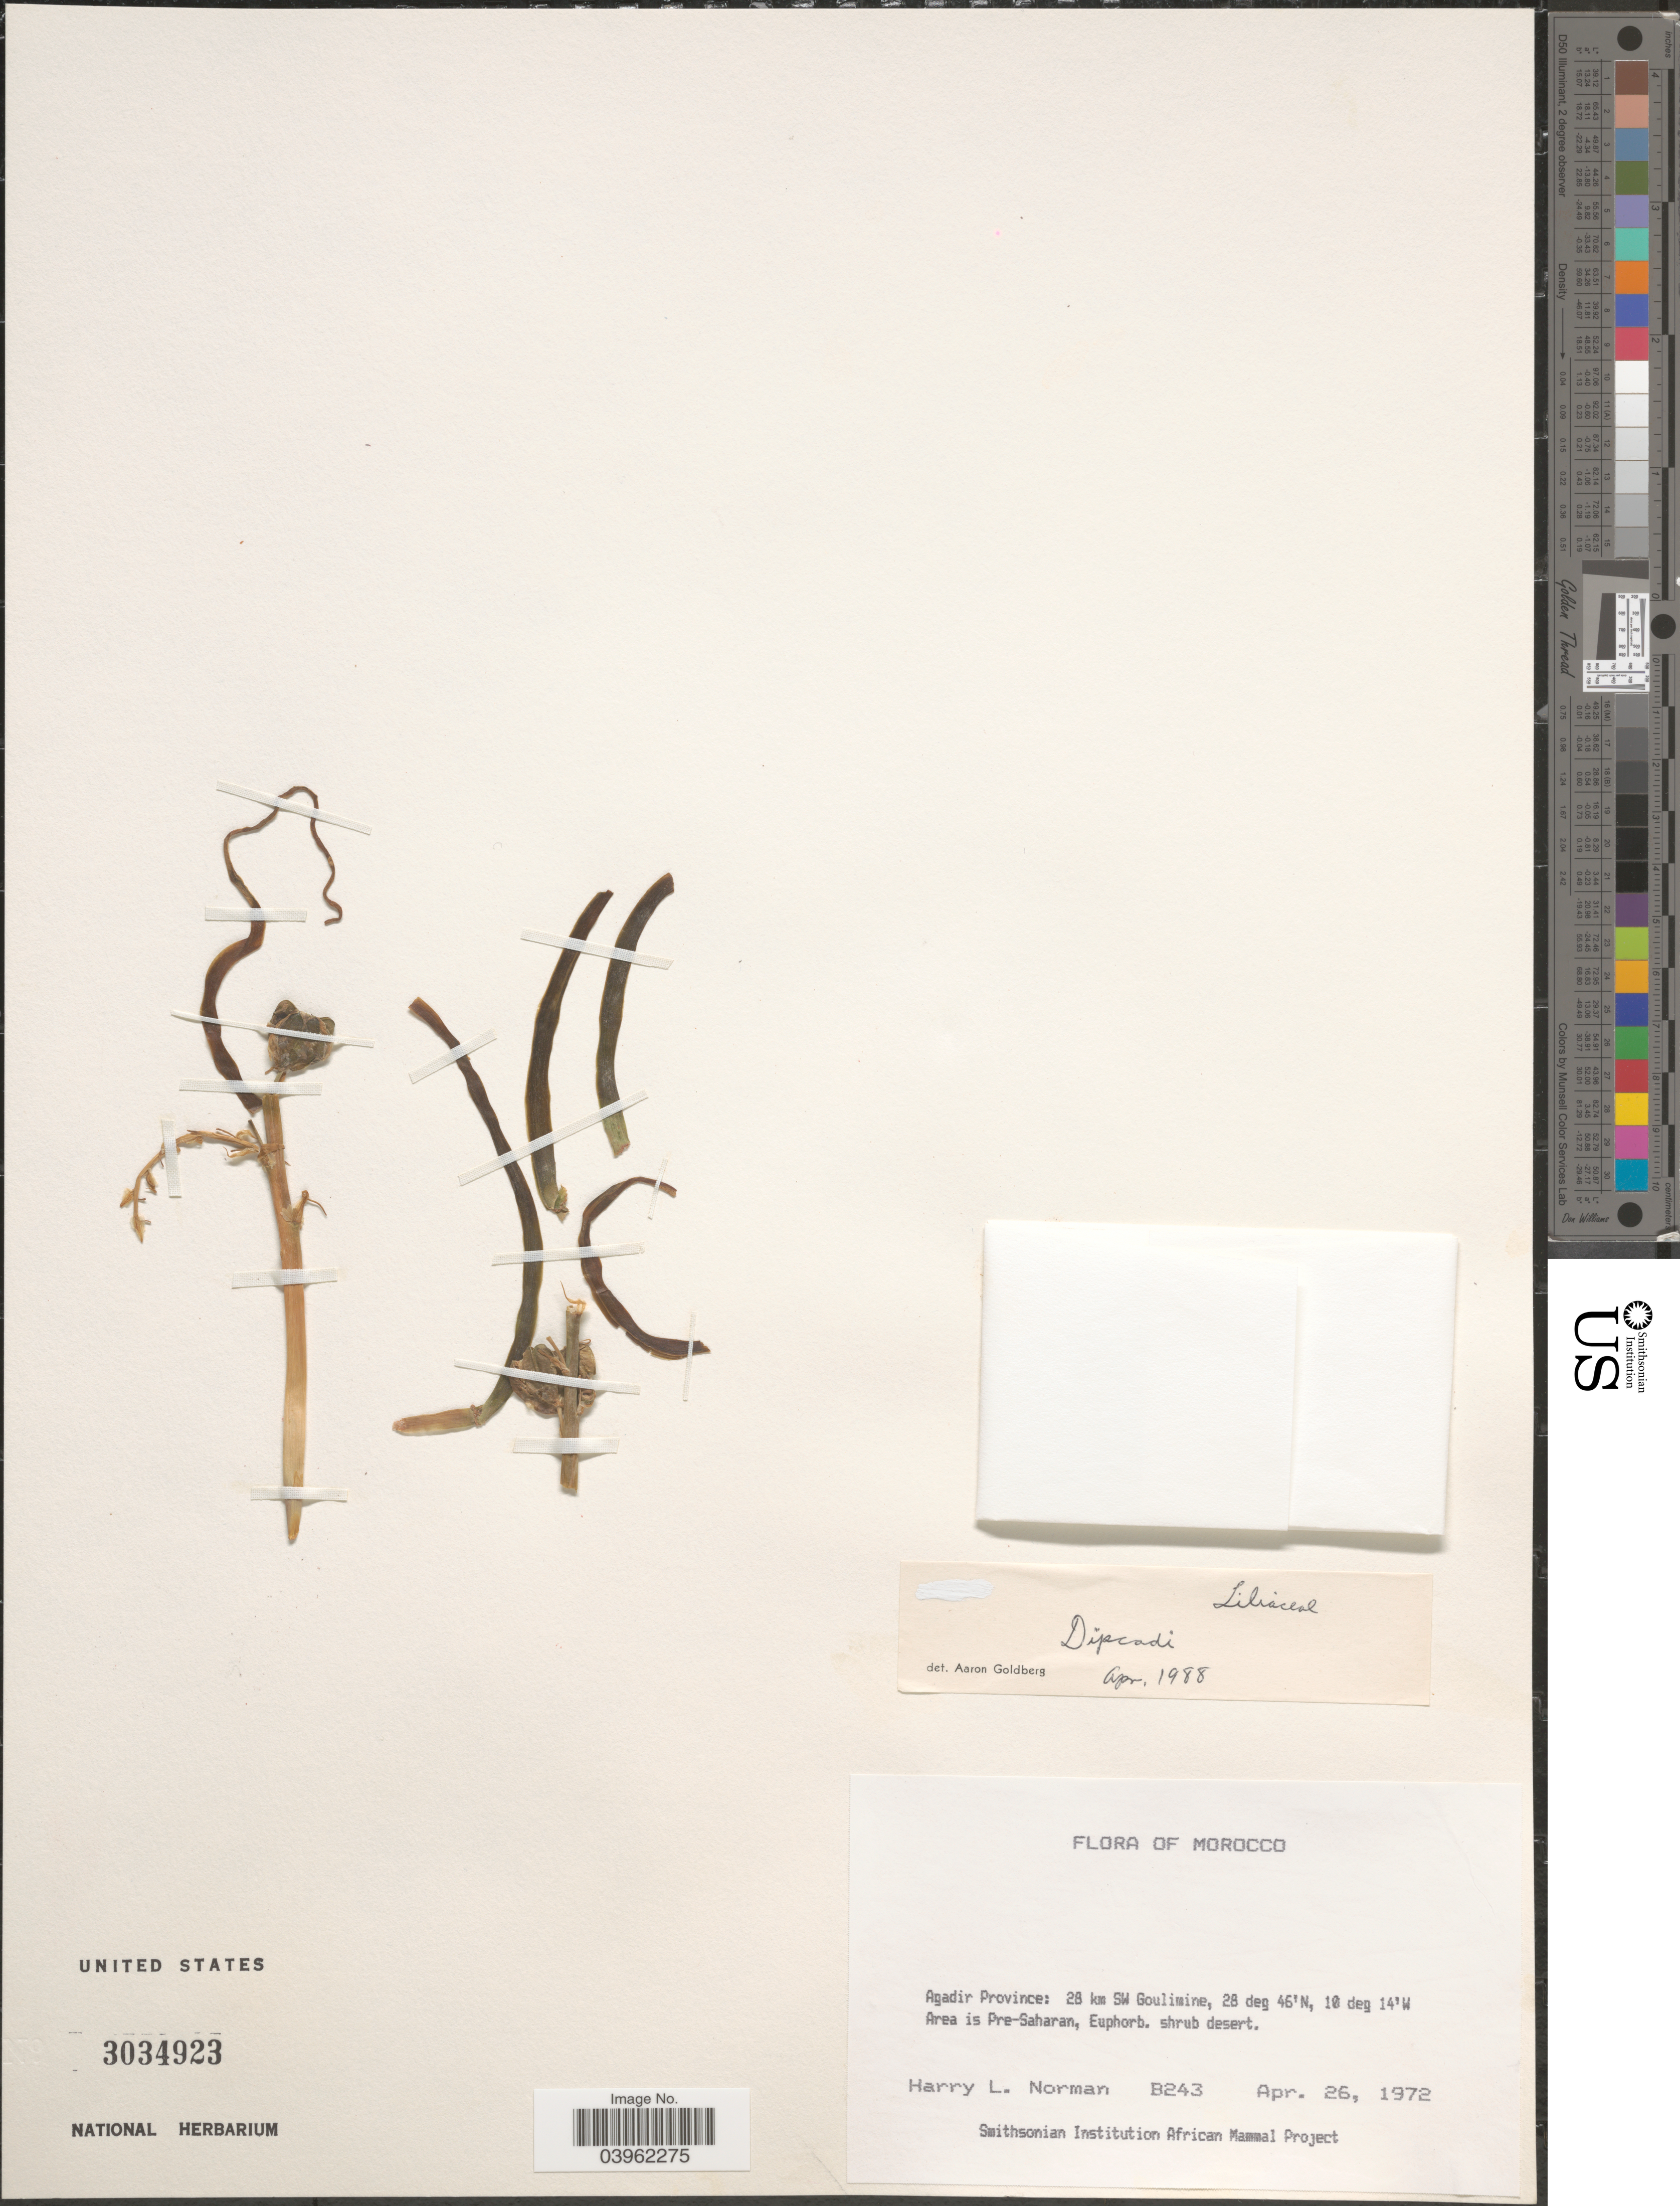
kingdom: Plantae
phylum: Tracheophyta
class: Liliopsida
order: Asparagales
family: Asparagaceae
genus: Dipcadi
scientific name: Dipcadi sp.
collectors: Norman, H.L.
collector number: B243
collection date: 1972-04-26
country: Morocco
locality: Agadir Province: 28 km SW Goulimine. Area is Pre-Saharan, Euphorb. shrub desert.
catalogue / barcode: US 3034923